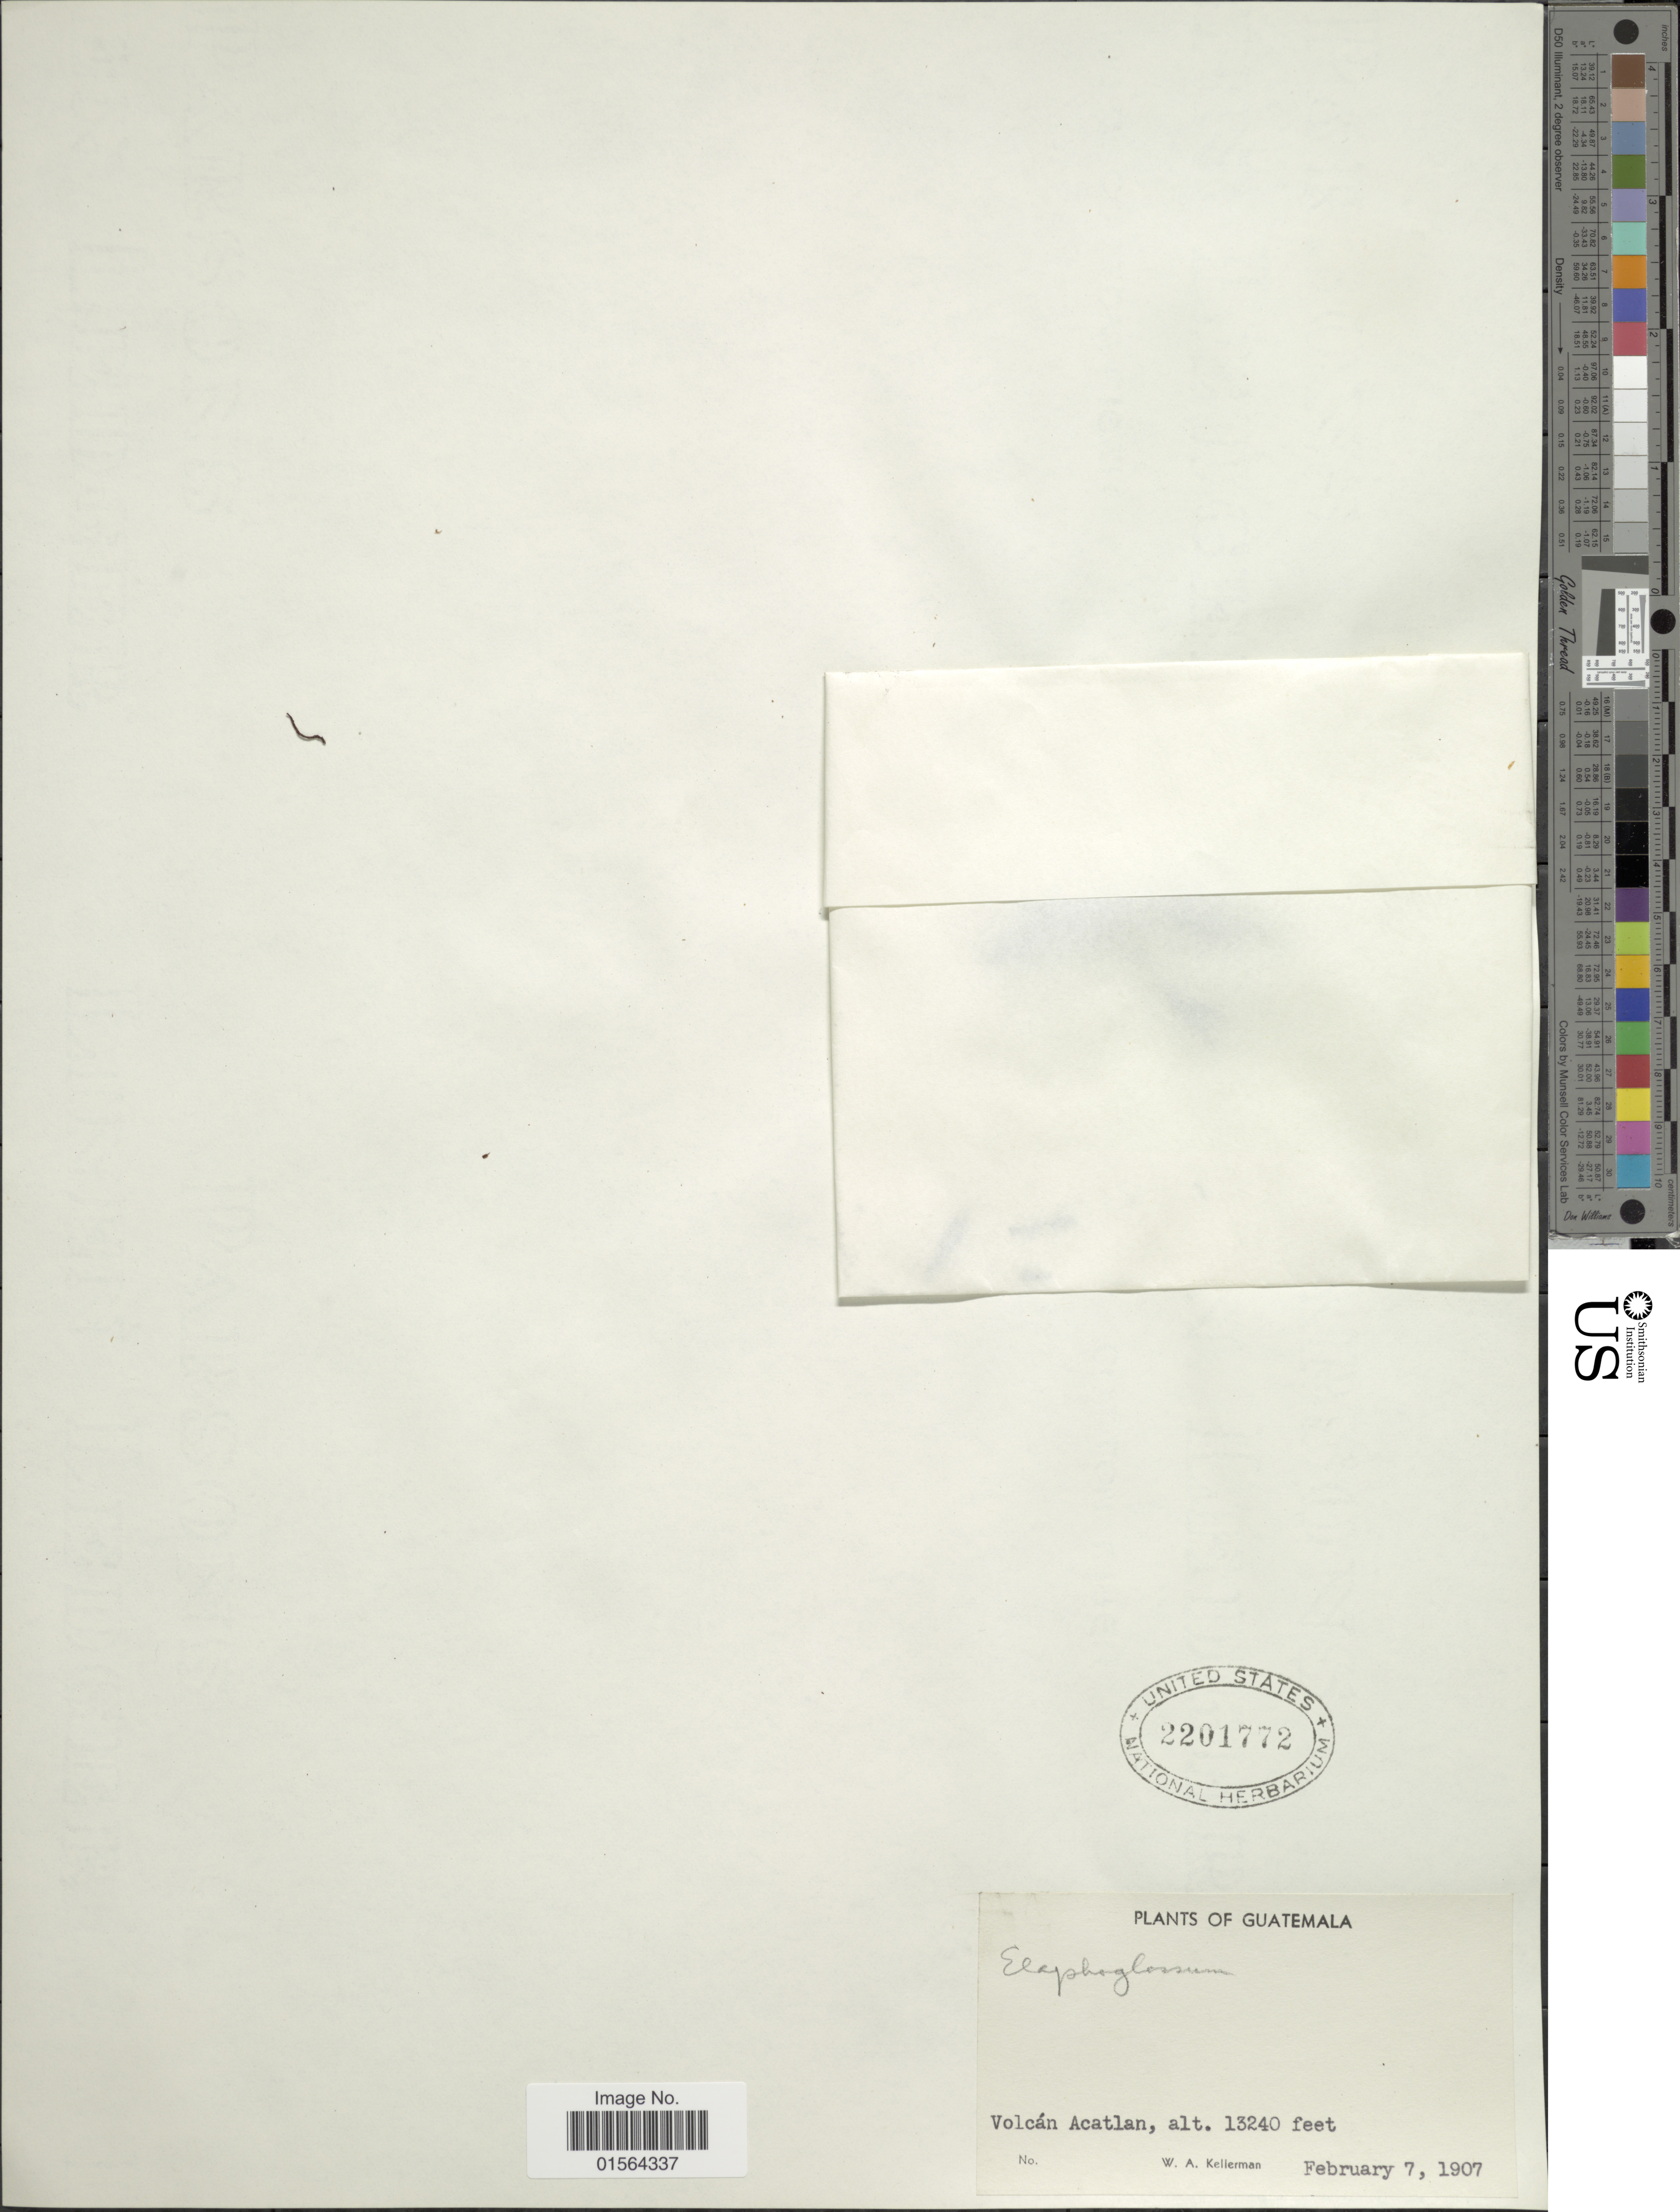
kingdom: Plantae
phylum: Tracheophyta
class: Polypodiopsida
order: Polypodiales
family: Dryopteridaceae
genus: Elaphoglossum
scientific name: Elaphoglossum mathewsii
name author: (Fée) T. Moore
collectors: W. Kellerman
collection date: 1907-02-07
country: Guatemala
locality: Volcan Acatlan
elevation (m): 4036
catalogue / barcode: US 2201772